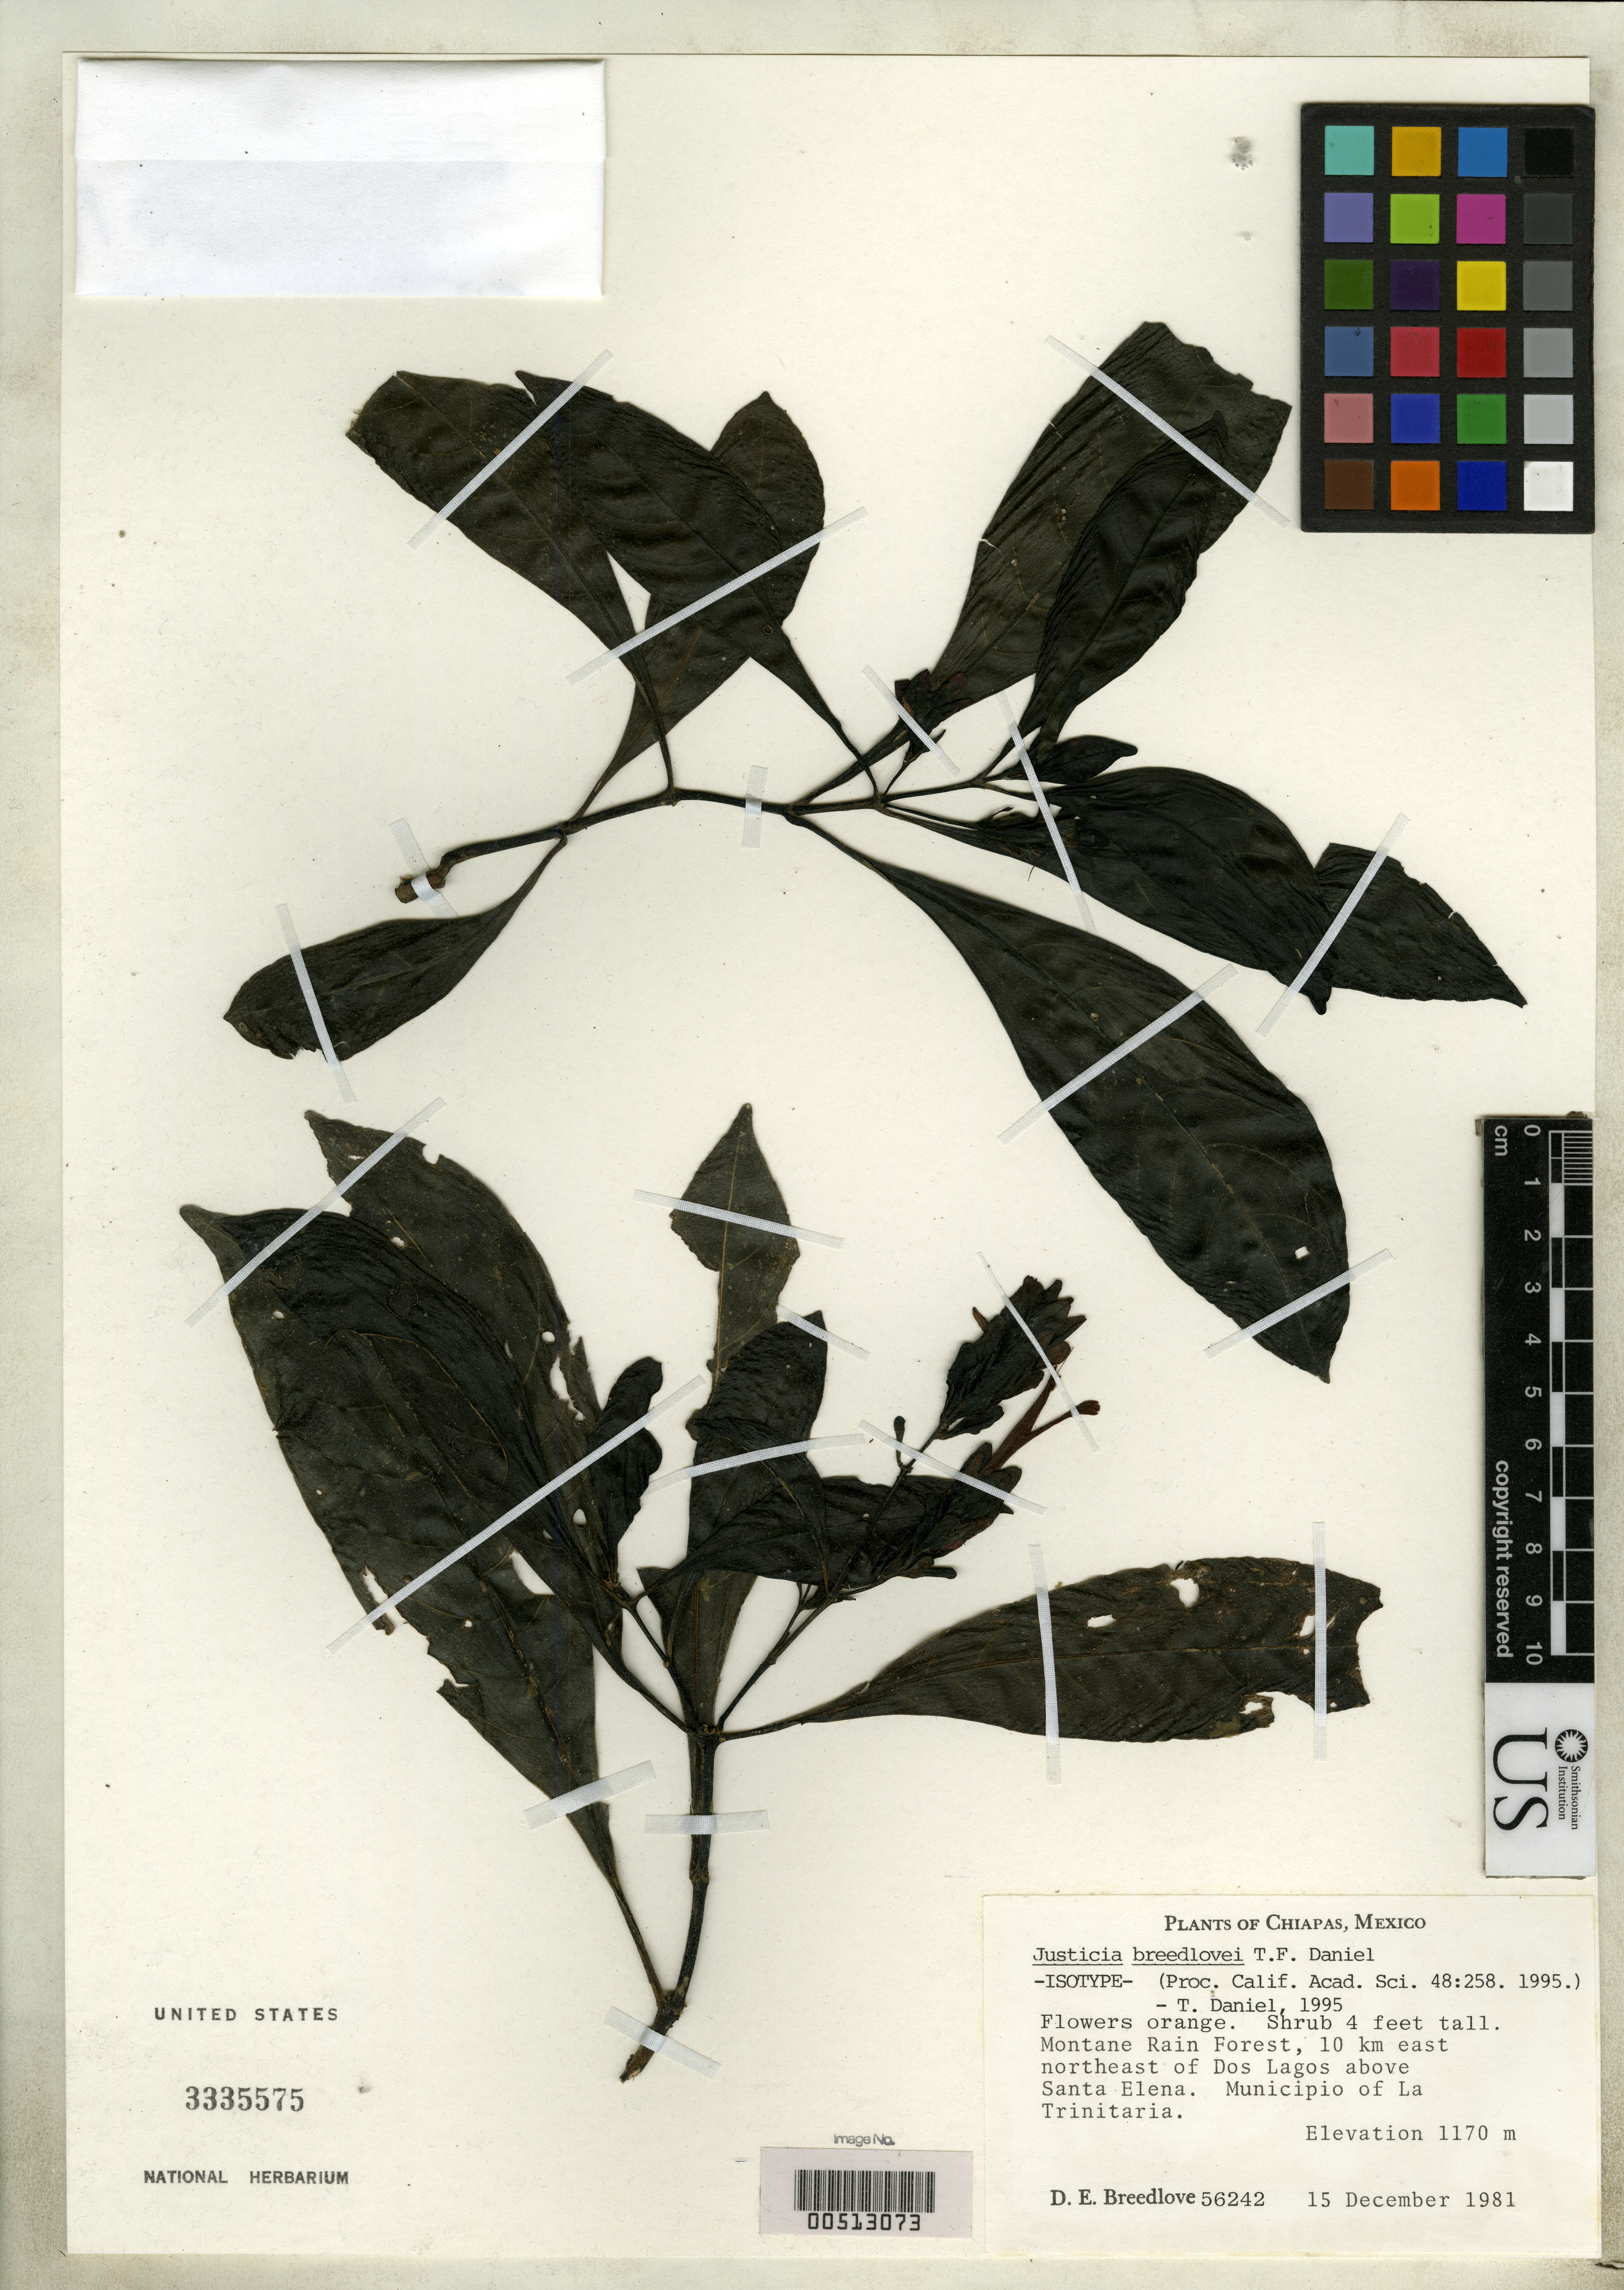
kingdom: Plantae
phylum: Tracheophyta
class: Magnoliopsida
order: Lamiales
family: Acanthaceae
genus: Justicia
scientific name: Justicia breedlovei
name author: T.F. Daniel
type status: Isotype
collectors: D. E. Breedlove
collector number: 56242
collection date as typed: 15 Dec 1981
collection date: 1981-12-15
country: Mexico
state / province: Chiapas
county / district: Trinitaria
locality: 10 km ENE of dos Lagos above Santa Elena.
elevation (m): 1170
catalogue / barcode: US 3335575